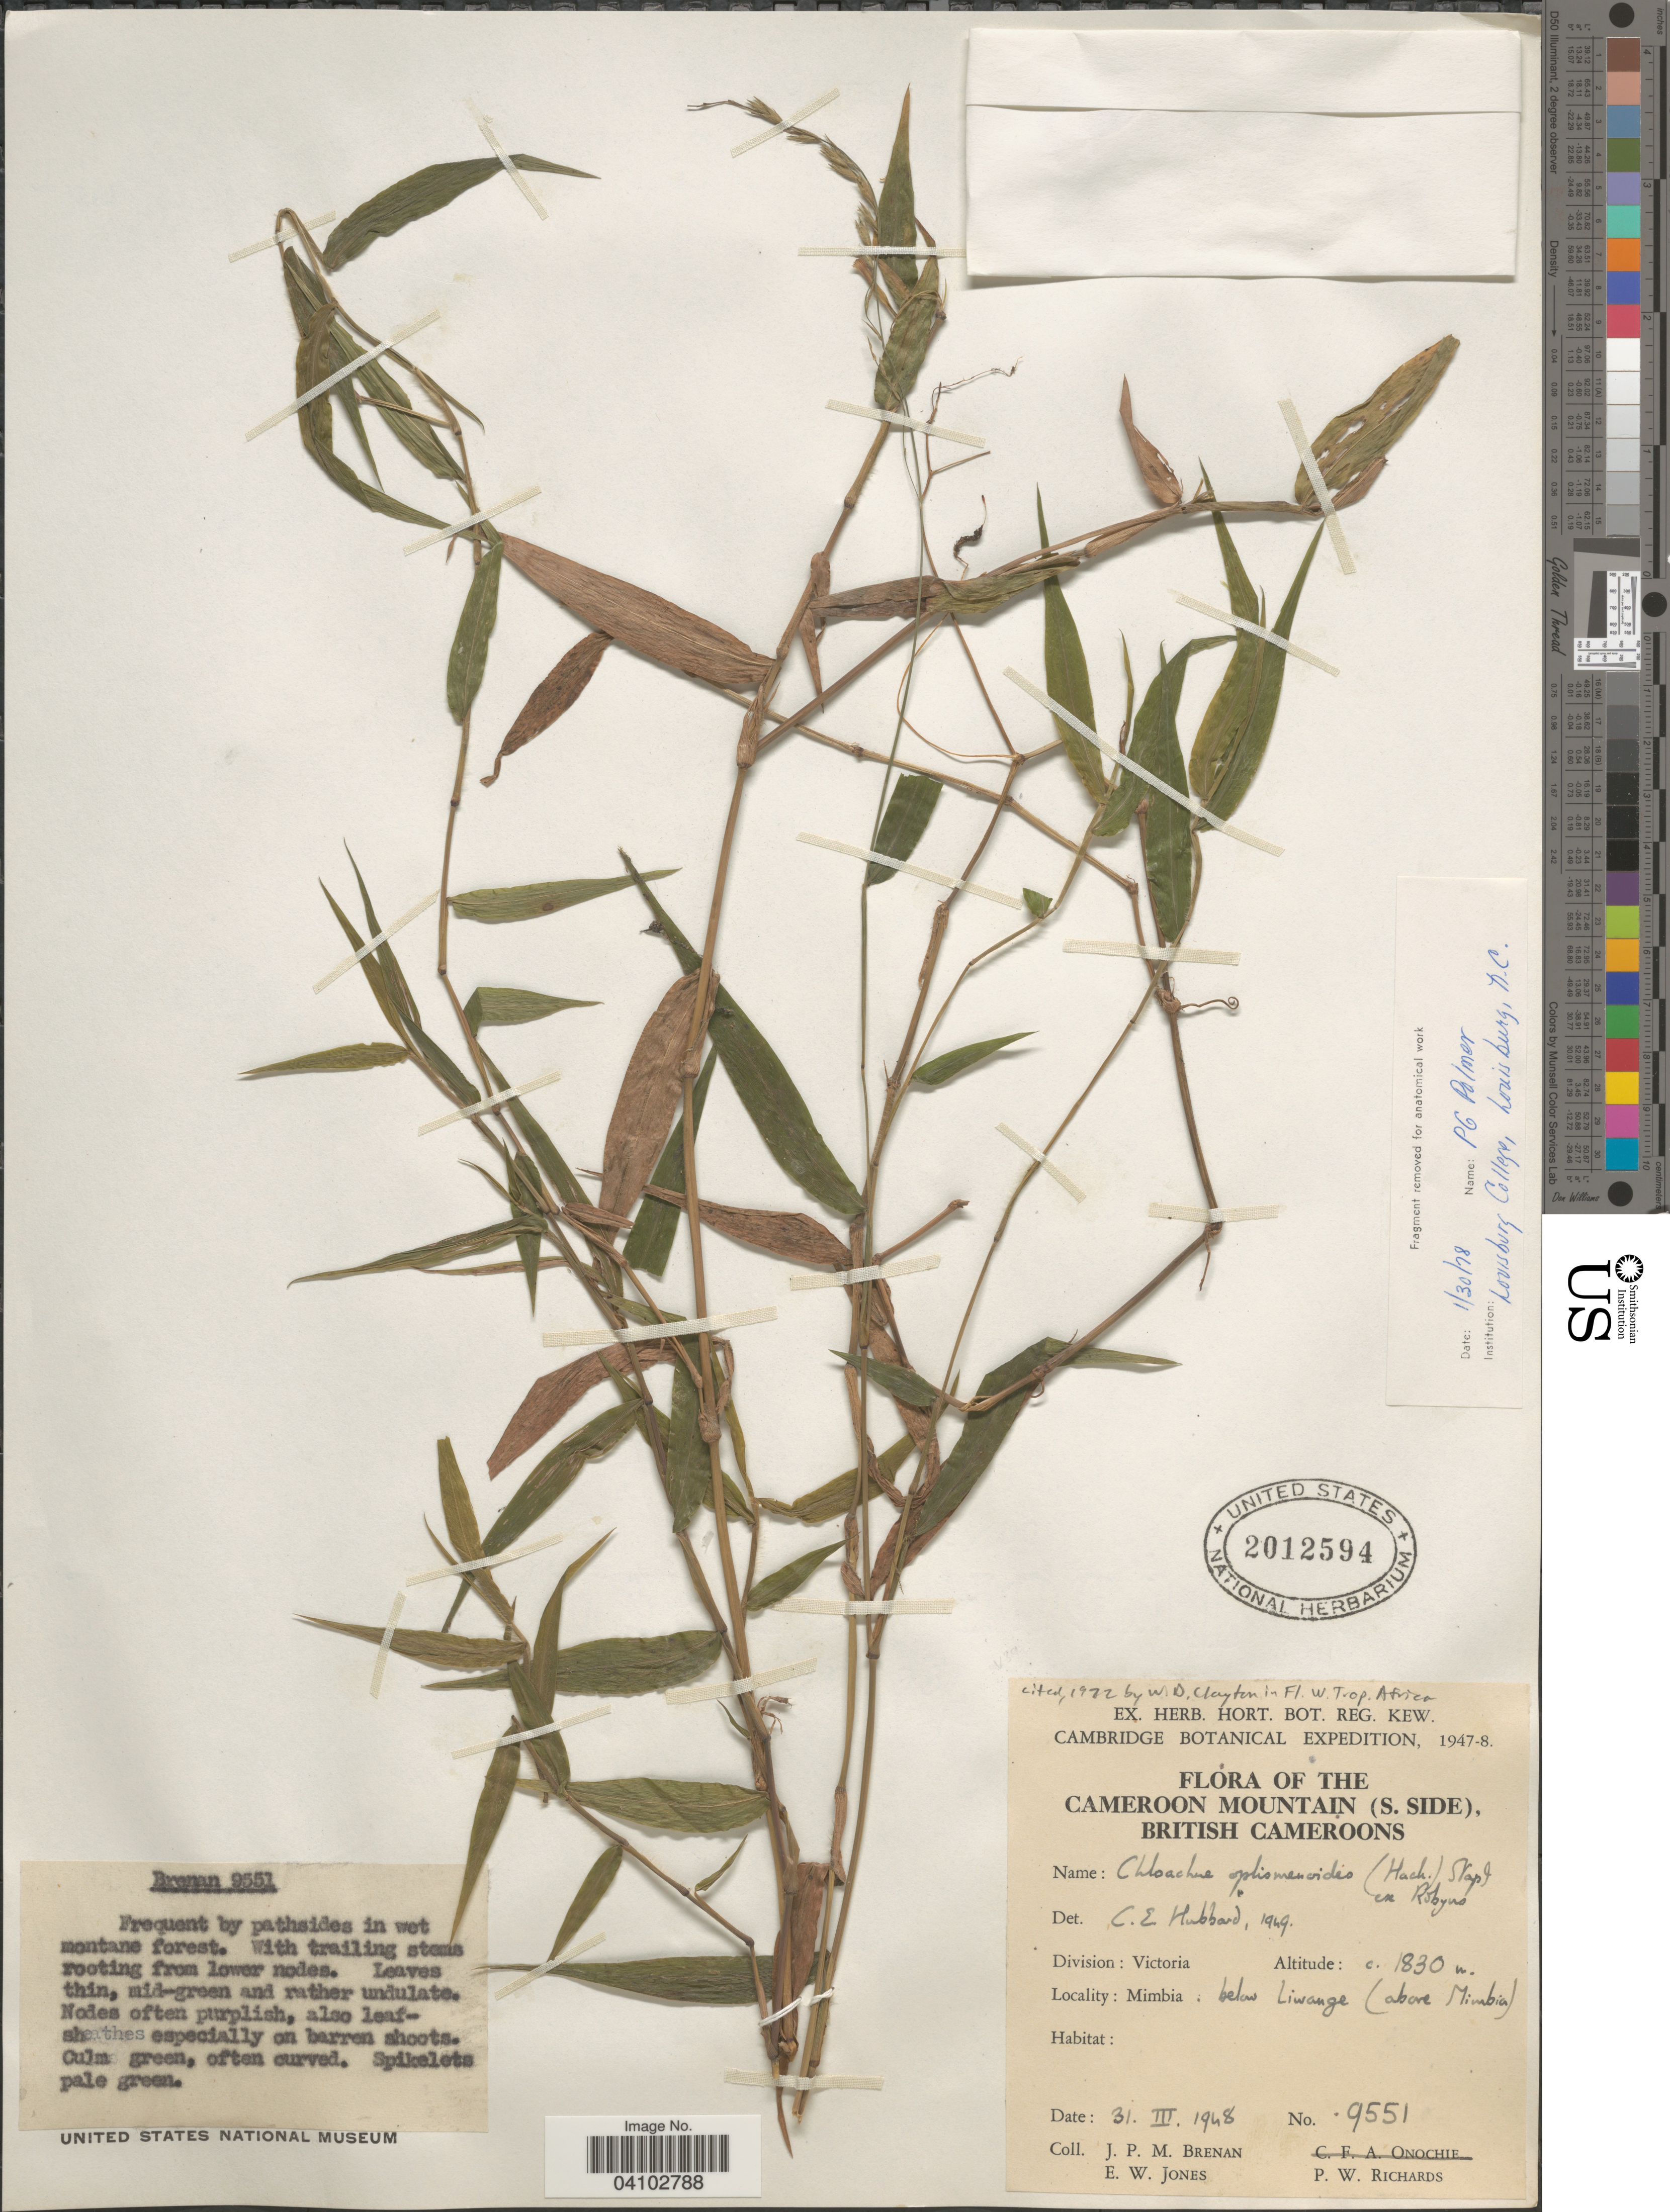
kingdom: Plantae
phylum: Tracheophyta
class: Liliopsida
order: Poales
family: Poaceae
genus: Poecilostachys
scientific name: Poecilostachys oplismenoides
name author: (Hack.) Clayton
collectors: J. Brenan, E. Jones & P. Richards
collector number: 9551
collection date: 1948-03-31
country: Cameroon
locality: Cambridge Botanical Expedition, 1947-8. The Cameroon Mountain (S. Side), British Cameroons. Division: Victoria. Mimbia, below Liwange (above Mimbia).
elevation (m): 1830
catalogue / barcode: US 2012594